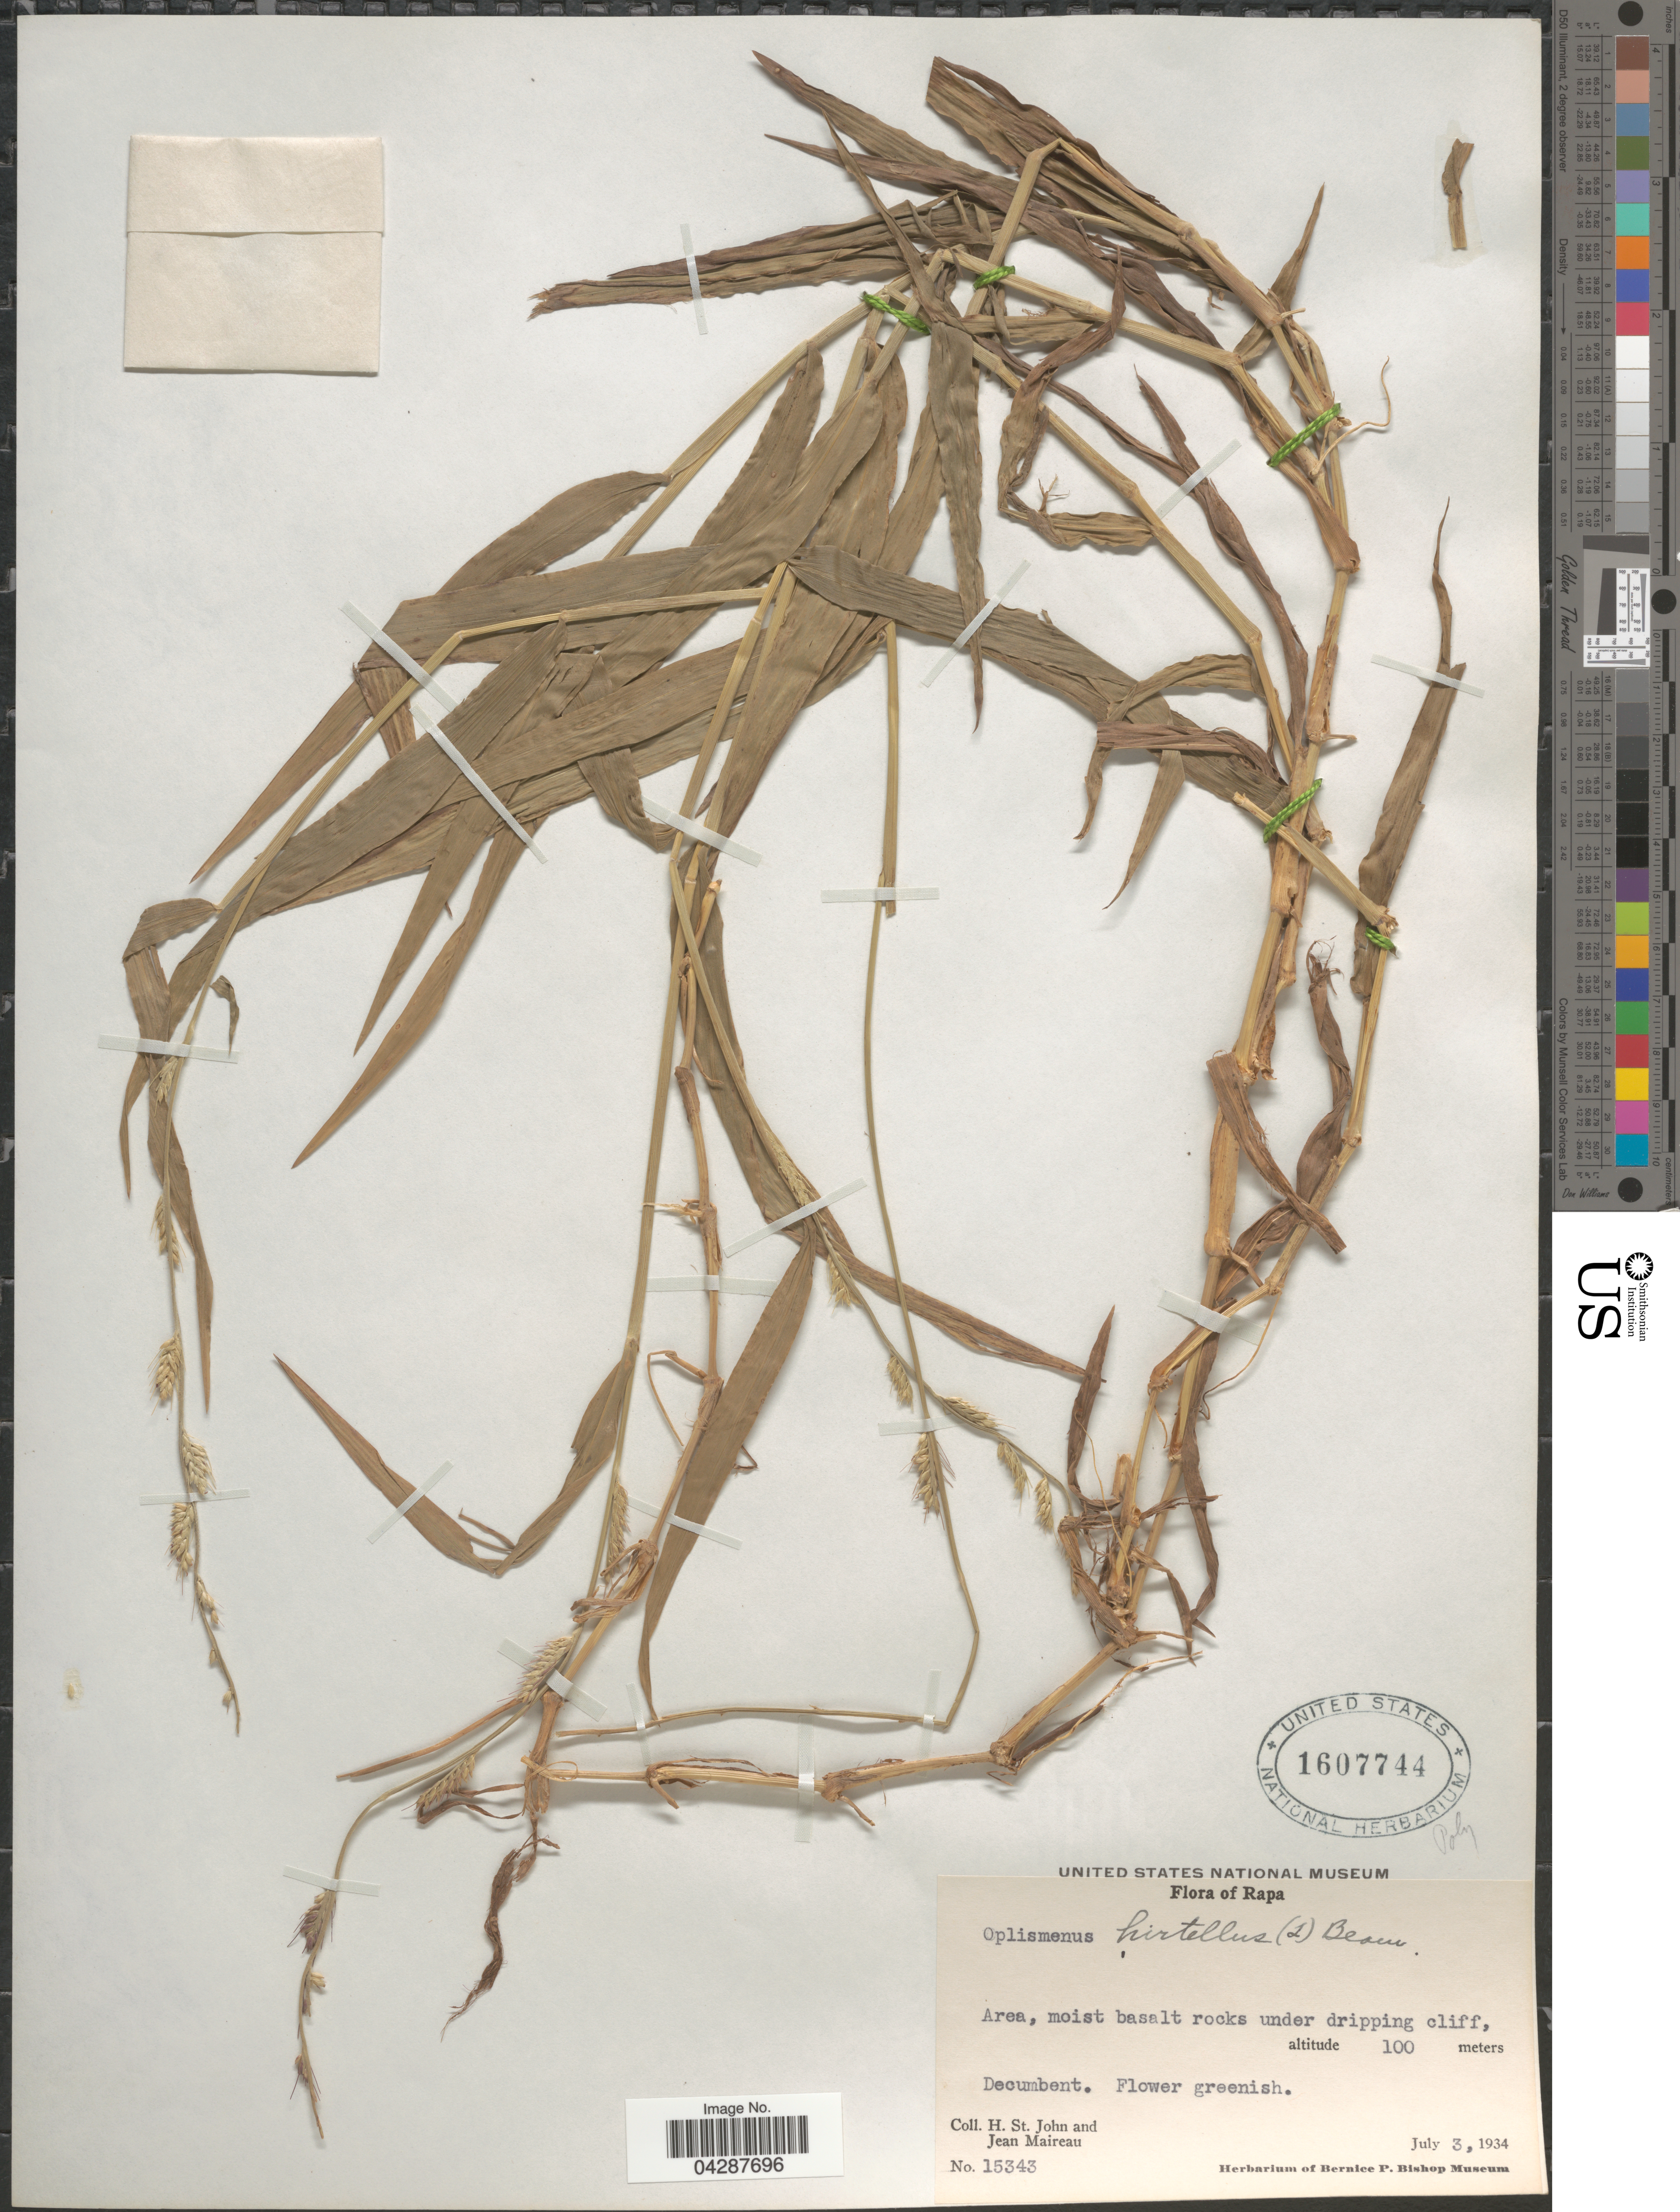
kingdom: Plantae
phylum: Tracheophyta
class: Liliopsida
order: Poales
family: Poaceae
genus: Oplismenus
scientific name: Oplismenus hirtellus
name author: (L.) P. Beauv.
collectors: H. St. John & J. Maireau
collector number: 15343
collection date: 1934-07-03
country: French Polynesia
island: Rapa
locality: Rapa. Area, moist basalt rocks under dripping cliff.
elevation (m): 100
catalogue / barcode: US 1607744